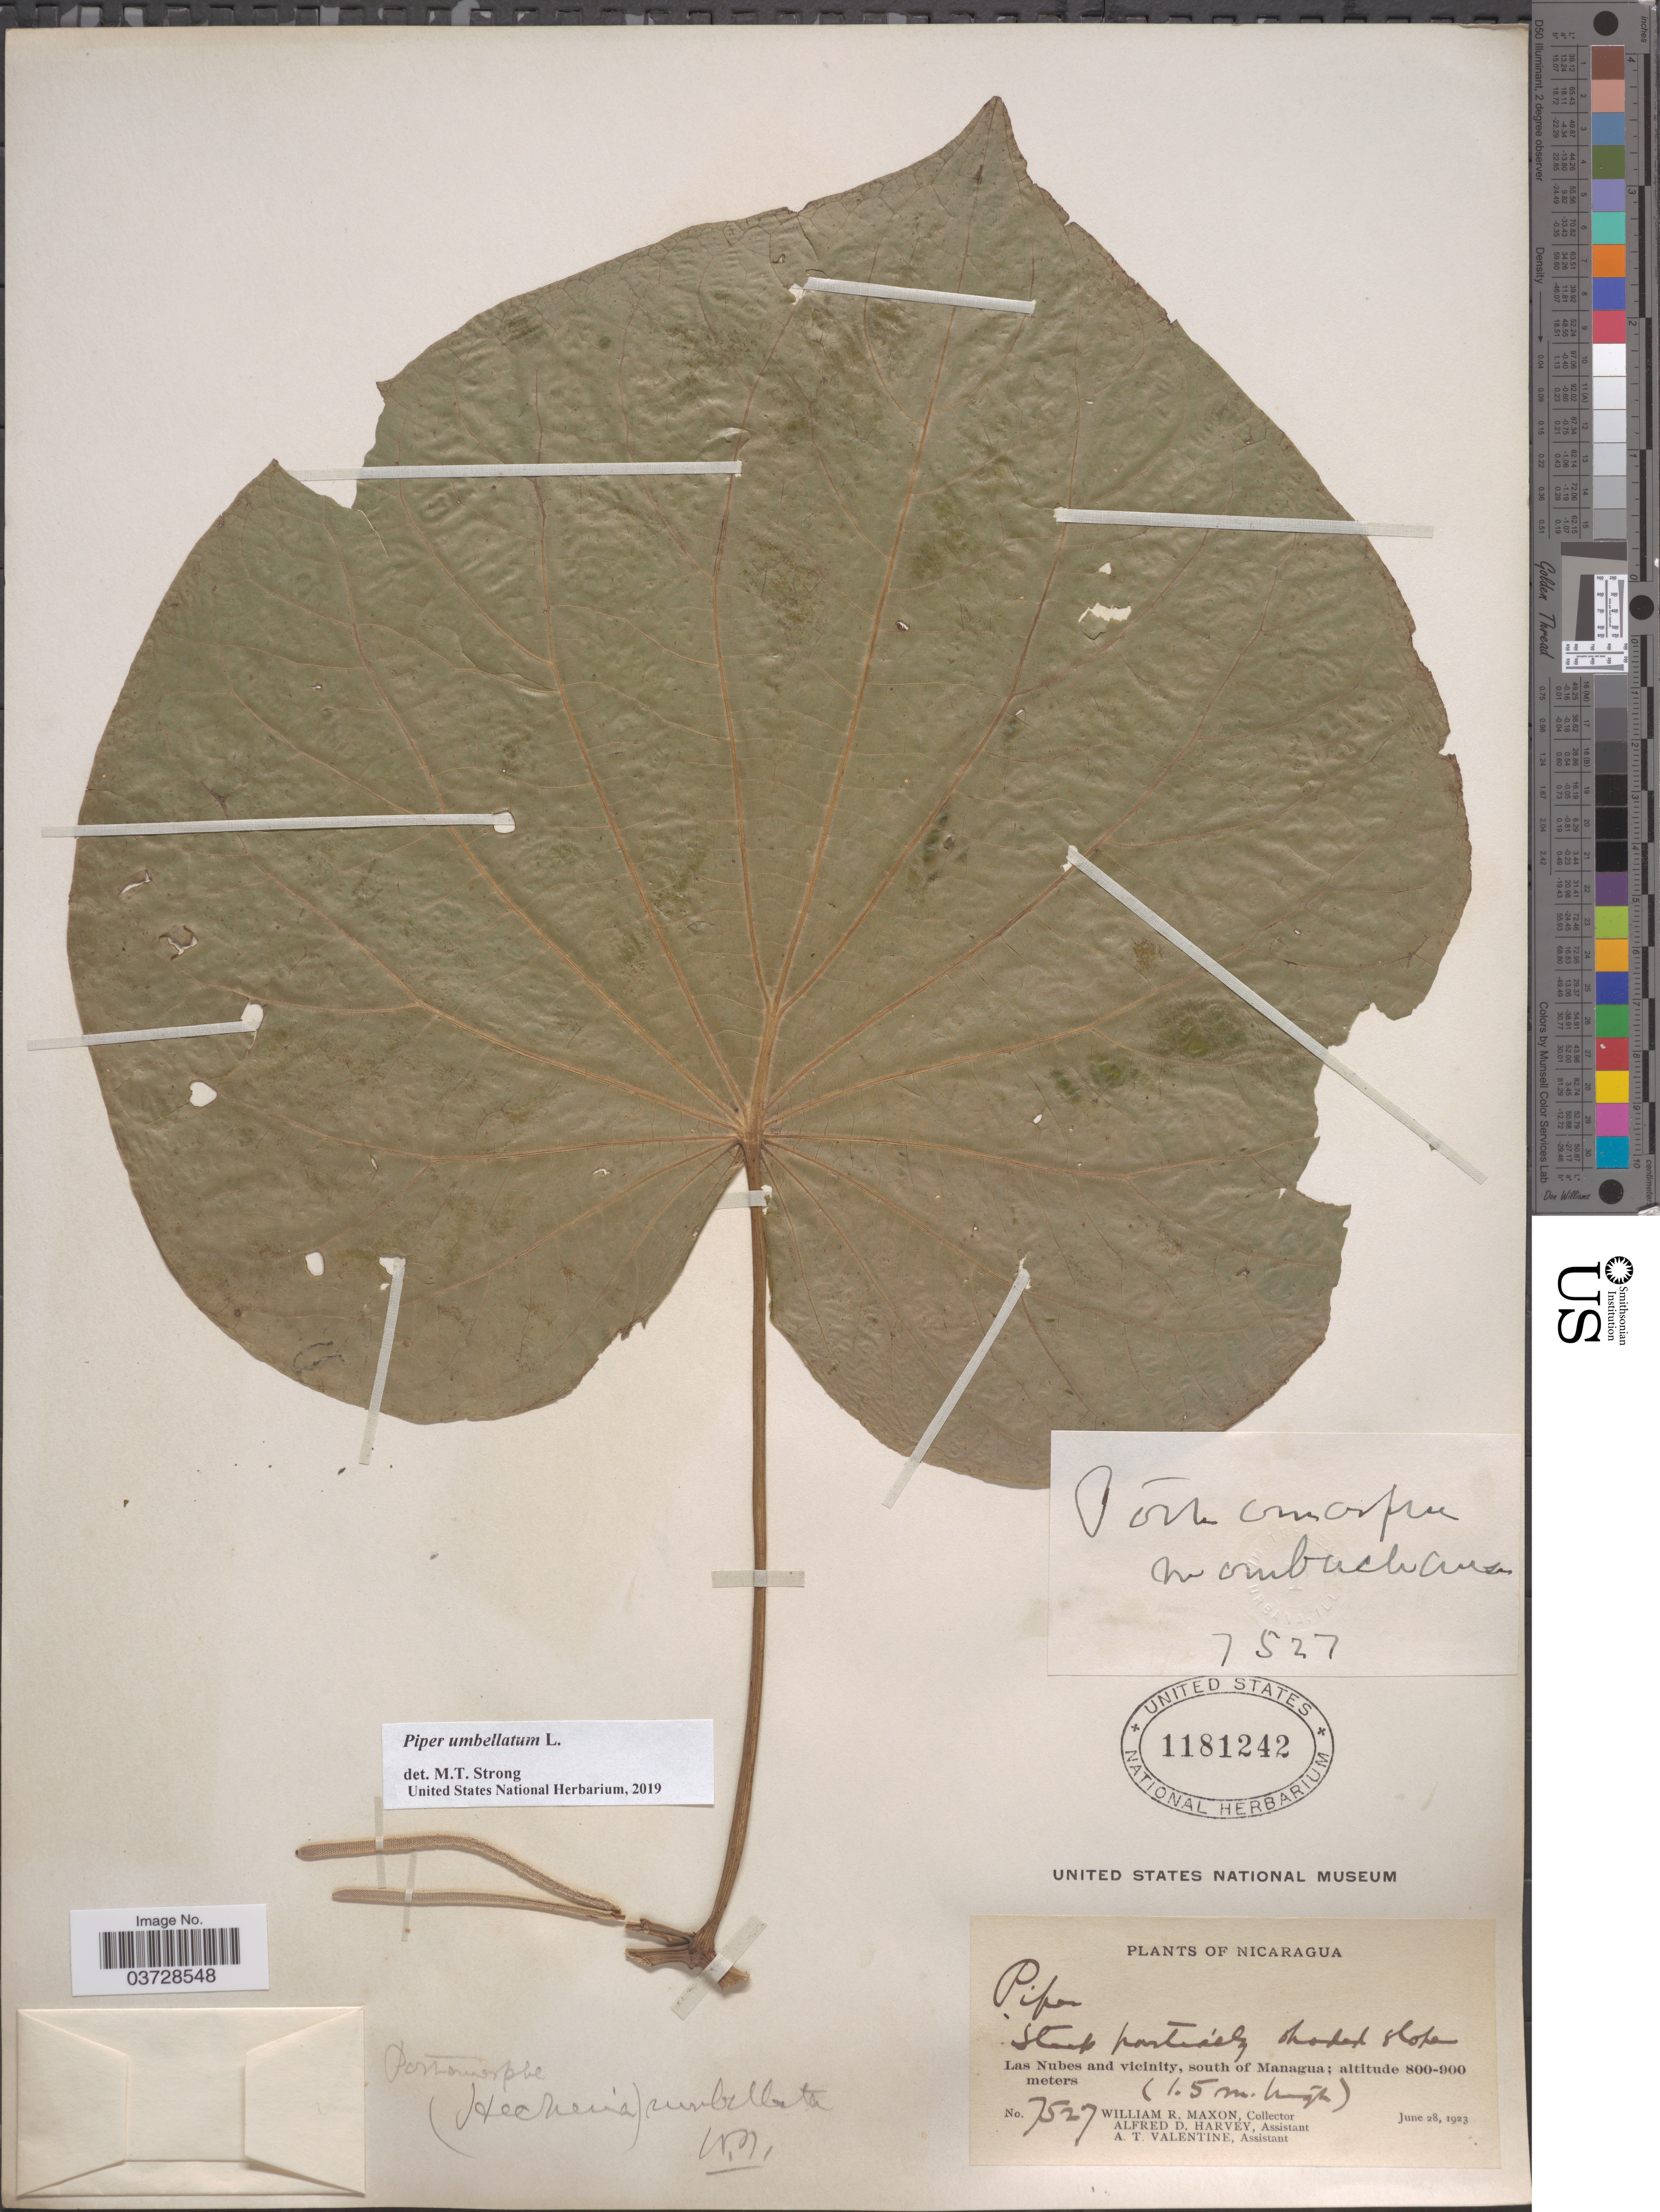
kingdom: Plantae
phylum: Tracheophyta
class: Magnoliopsida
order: Piperales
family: Piperaceae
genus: Piper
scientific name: Piper umbellatum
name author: L.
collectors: W. R. Maxon, A. D. Harvey & A. Valentine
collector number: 7527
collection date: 1923-06-28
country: Nicaragua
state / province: Managua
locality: Las Nubes and vicinity, south of Managua.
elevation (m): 800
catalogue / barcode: US 1181242